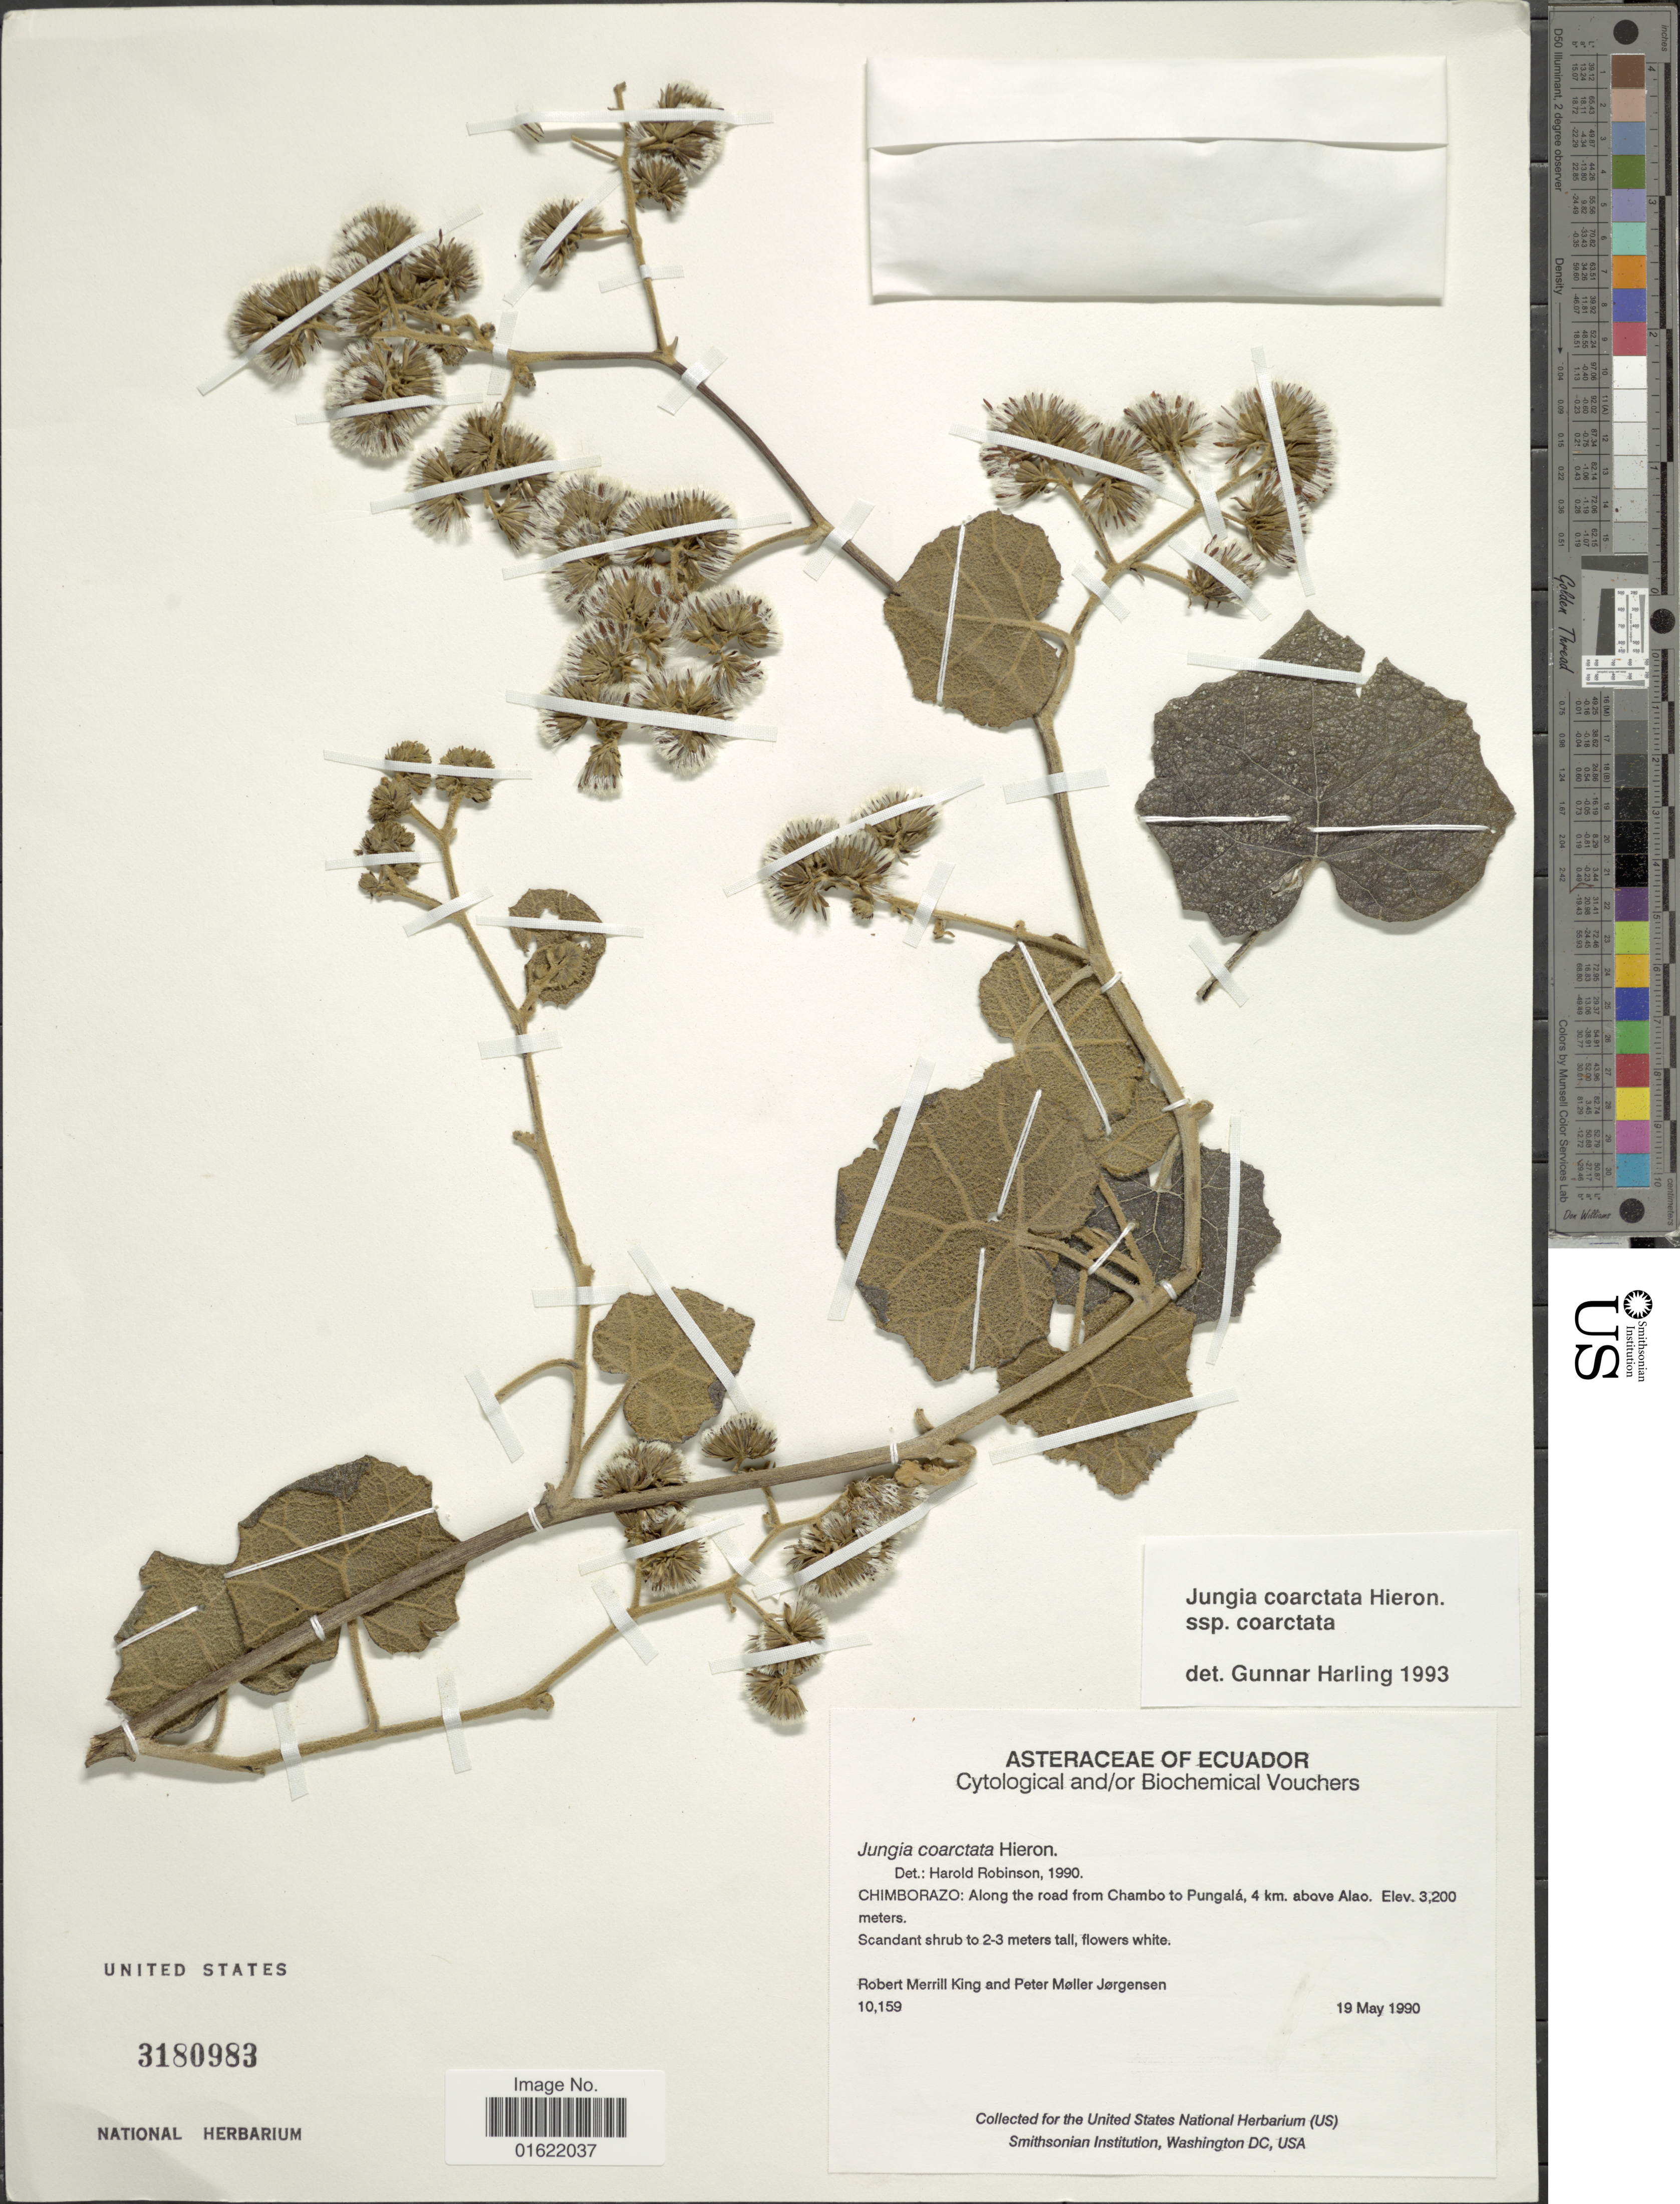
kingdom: Plantae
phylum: Tracheophyta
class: Magnoliopsida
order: Asterales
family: Asteraceae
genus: Jungia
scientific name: Jungia coarctata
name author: Hieron.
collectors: R. M. King & P. M. Jørgensen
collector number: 10159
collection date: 1990-05-19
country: Ecuador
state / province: Chimborazo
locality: Along the road from Chambo to Pungale, 4 km, above Alao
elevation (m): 3200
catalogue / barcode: US 3180983